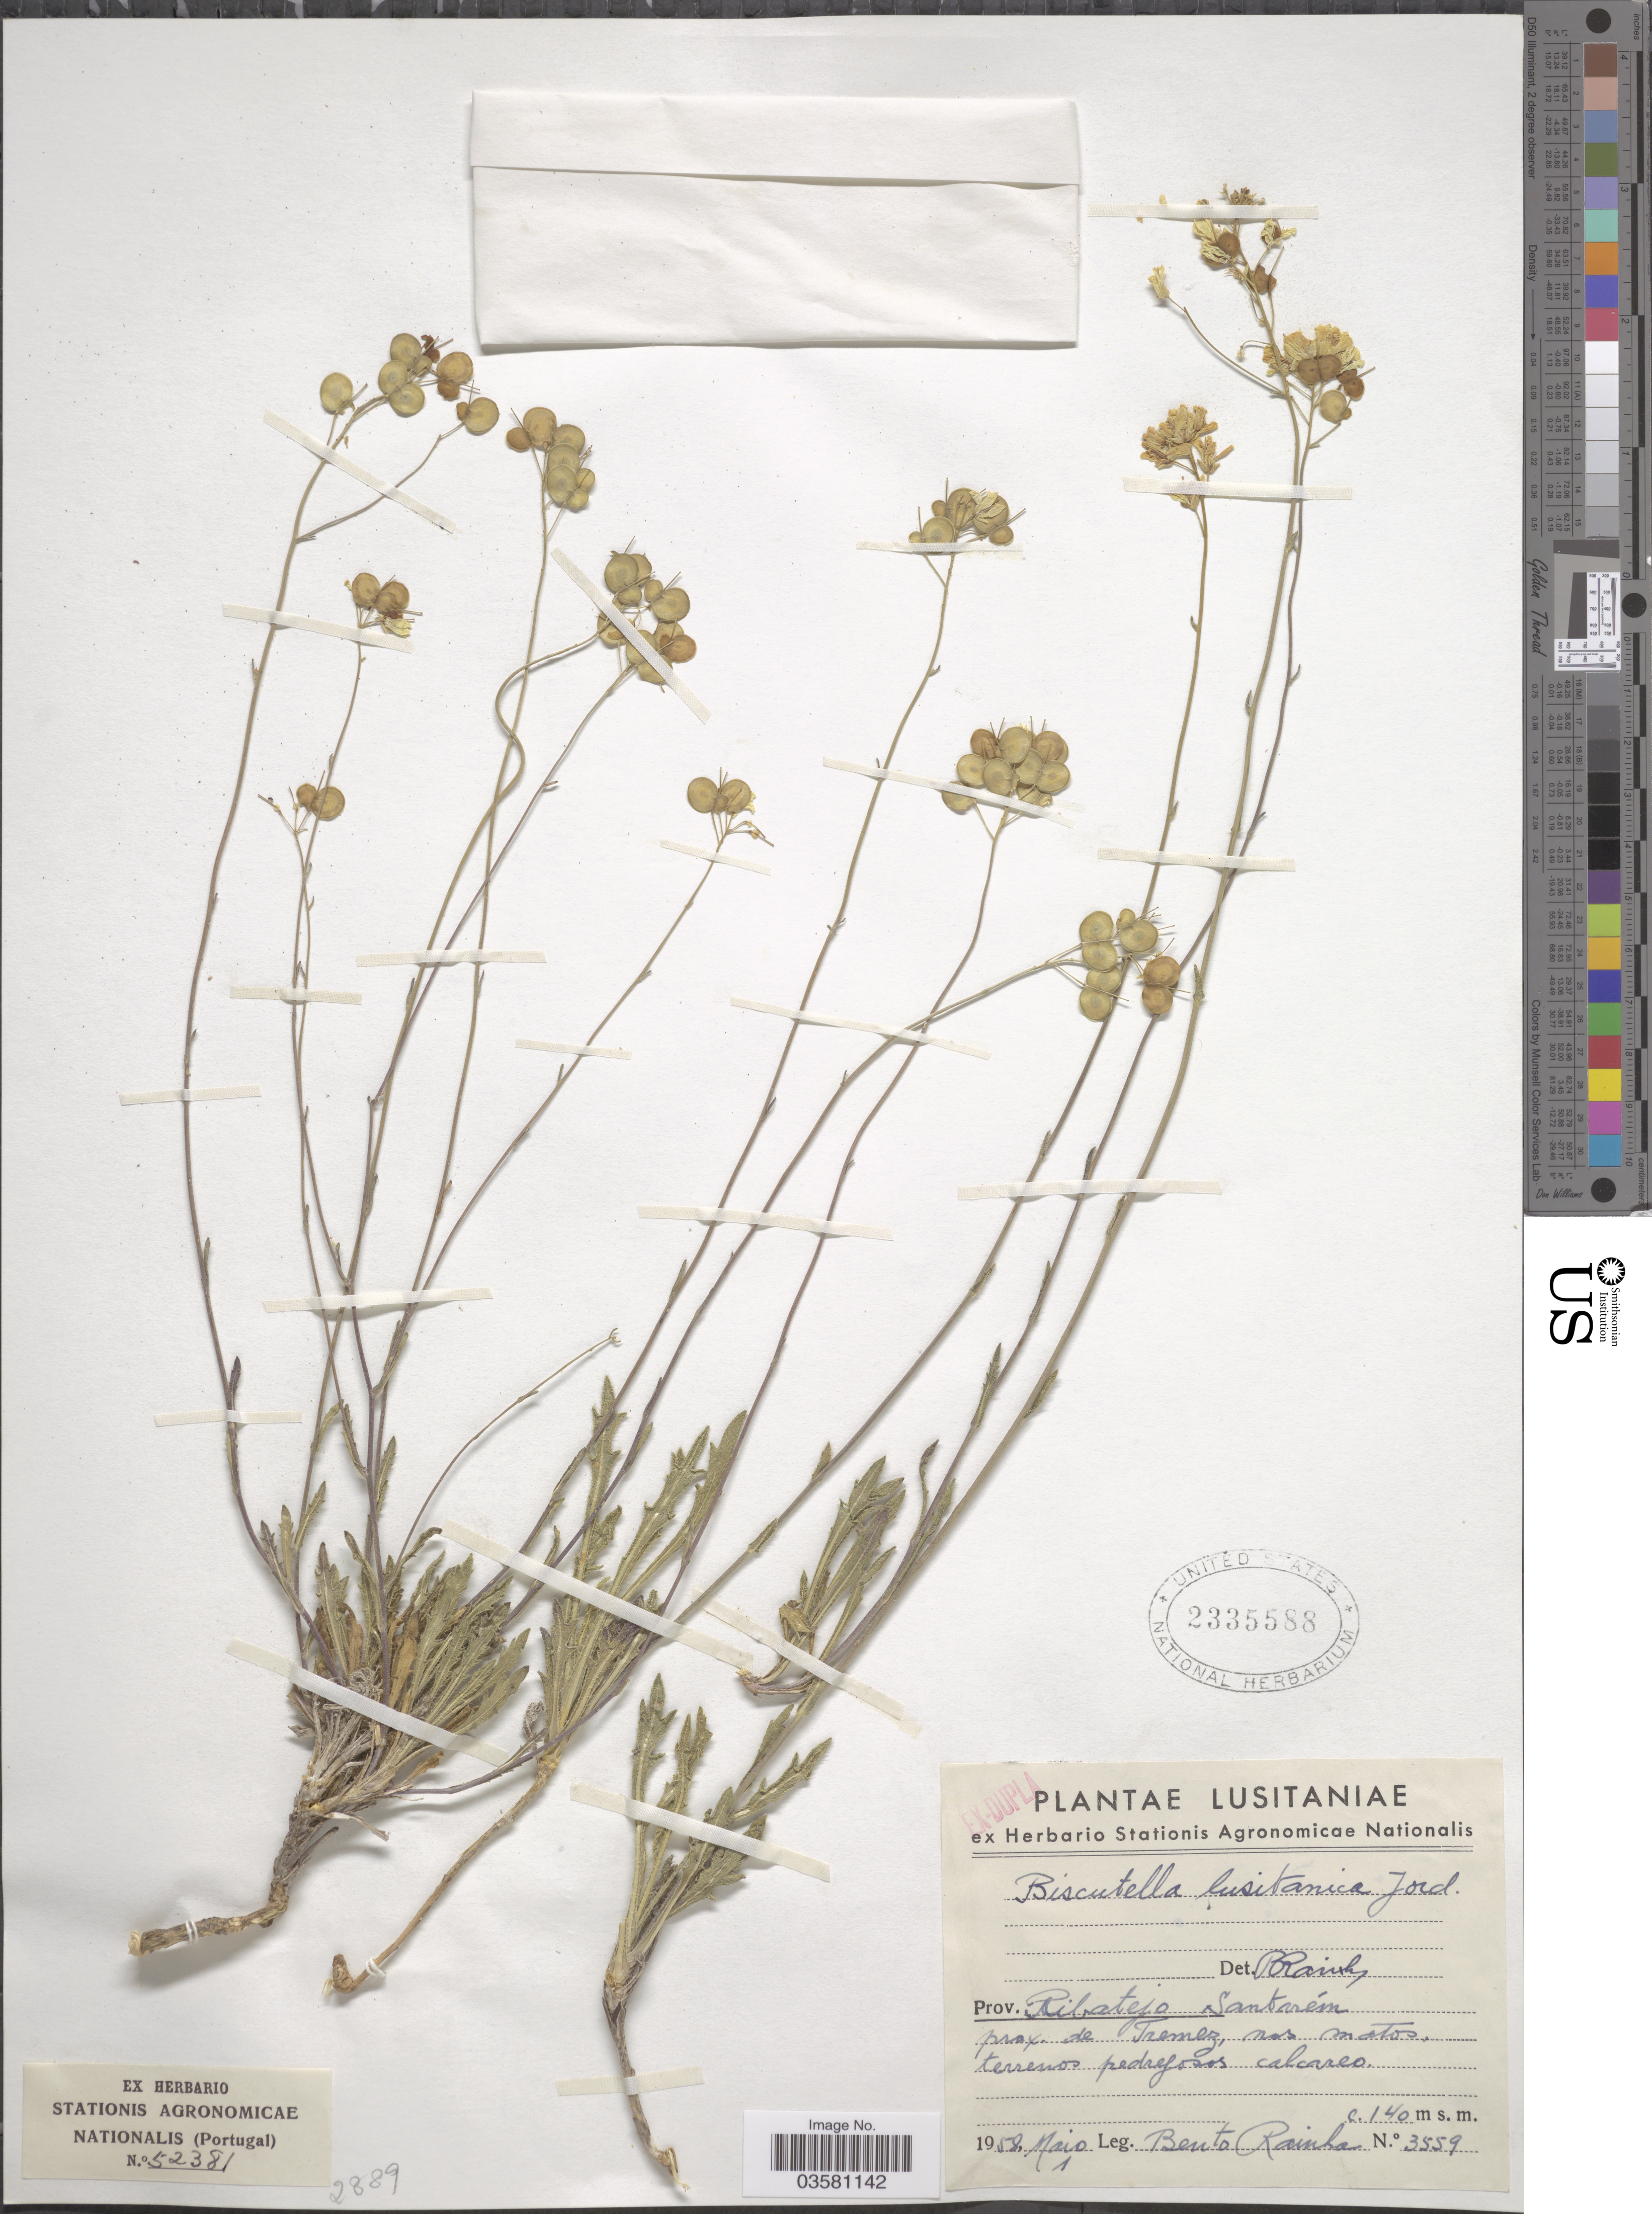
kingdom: Plantae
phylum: Tracheophyta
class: Magnoliopsida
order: Brassicales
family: Brassicaceae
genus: Biscutella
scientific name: Biscutella lusitanica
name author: Jord.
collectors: B. Rainha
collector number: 3559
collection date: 1958-05-01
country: Portugal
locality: Lusitaniae. Prov. Ribatejo Santarém [interpreted] prox. de Tremes, nos matos, terrenos pedregosos calcareo.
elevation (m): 140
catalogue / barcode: US 2335588